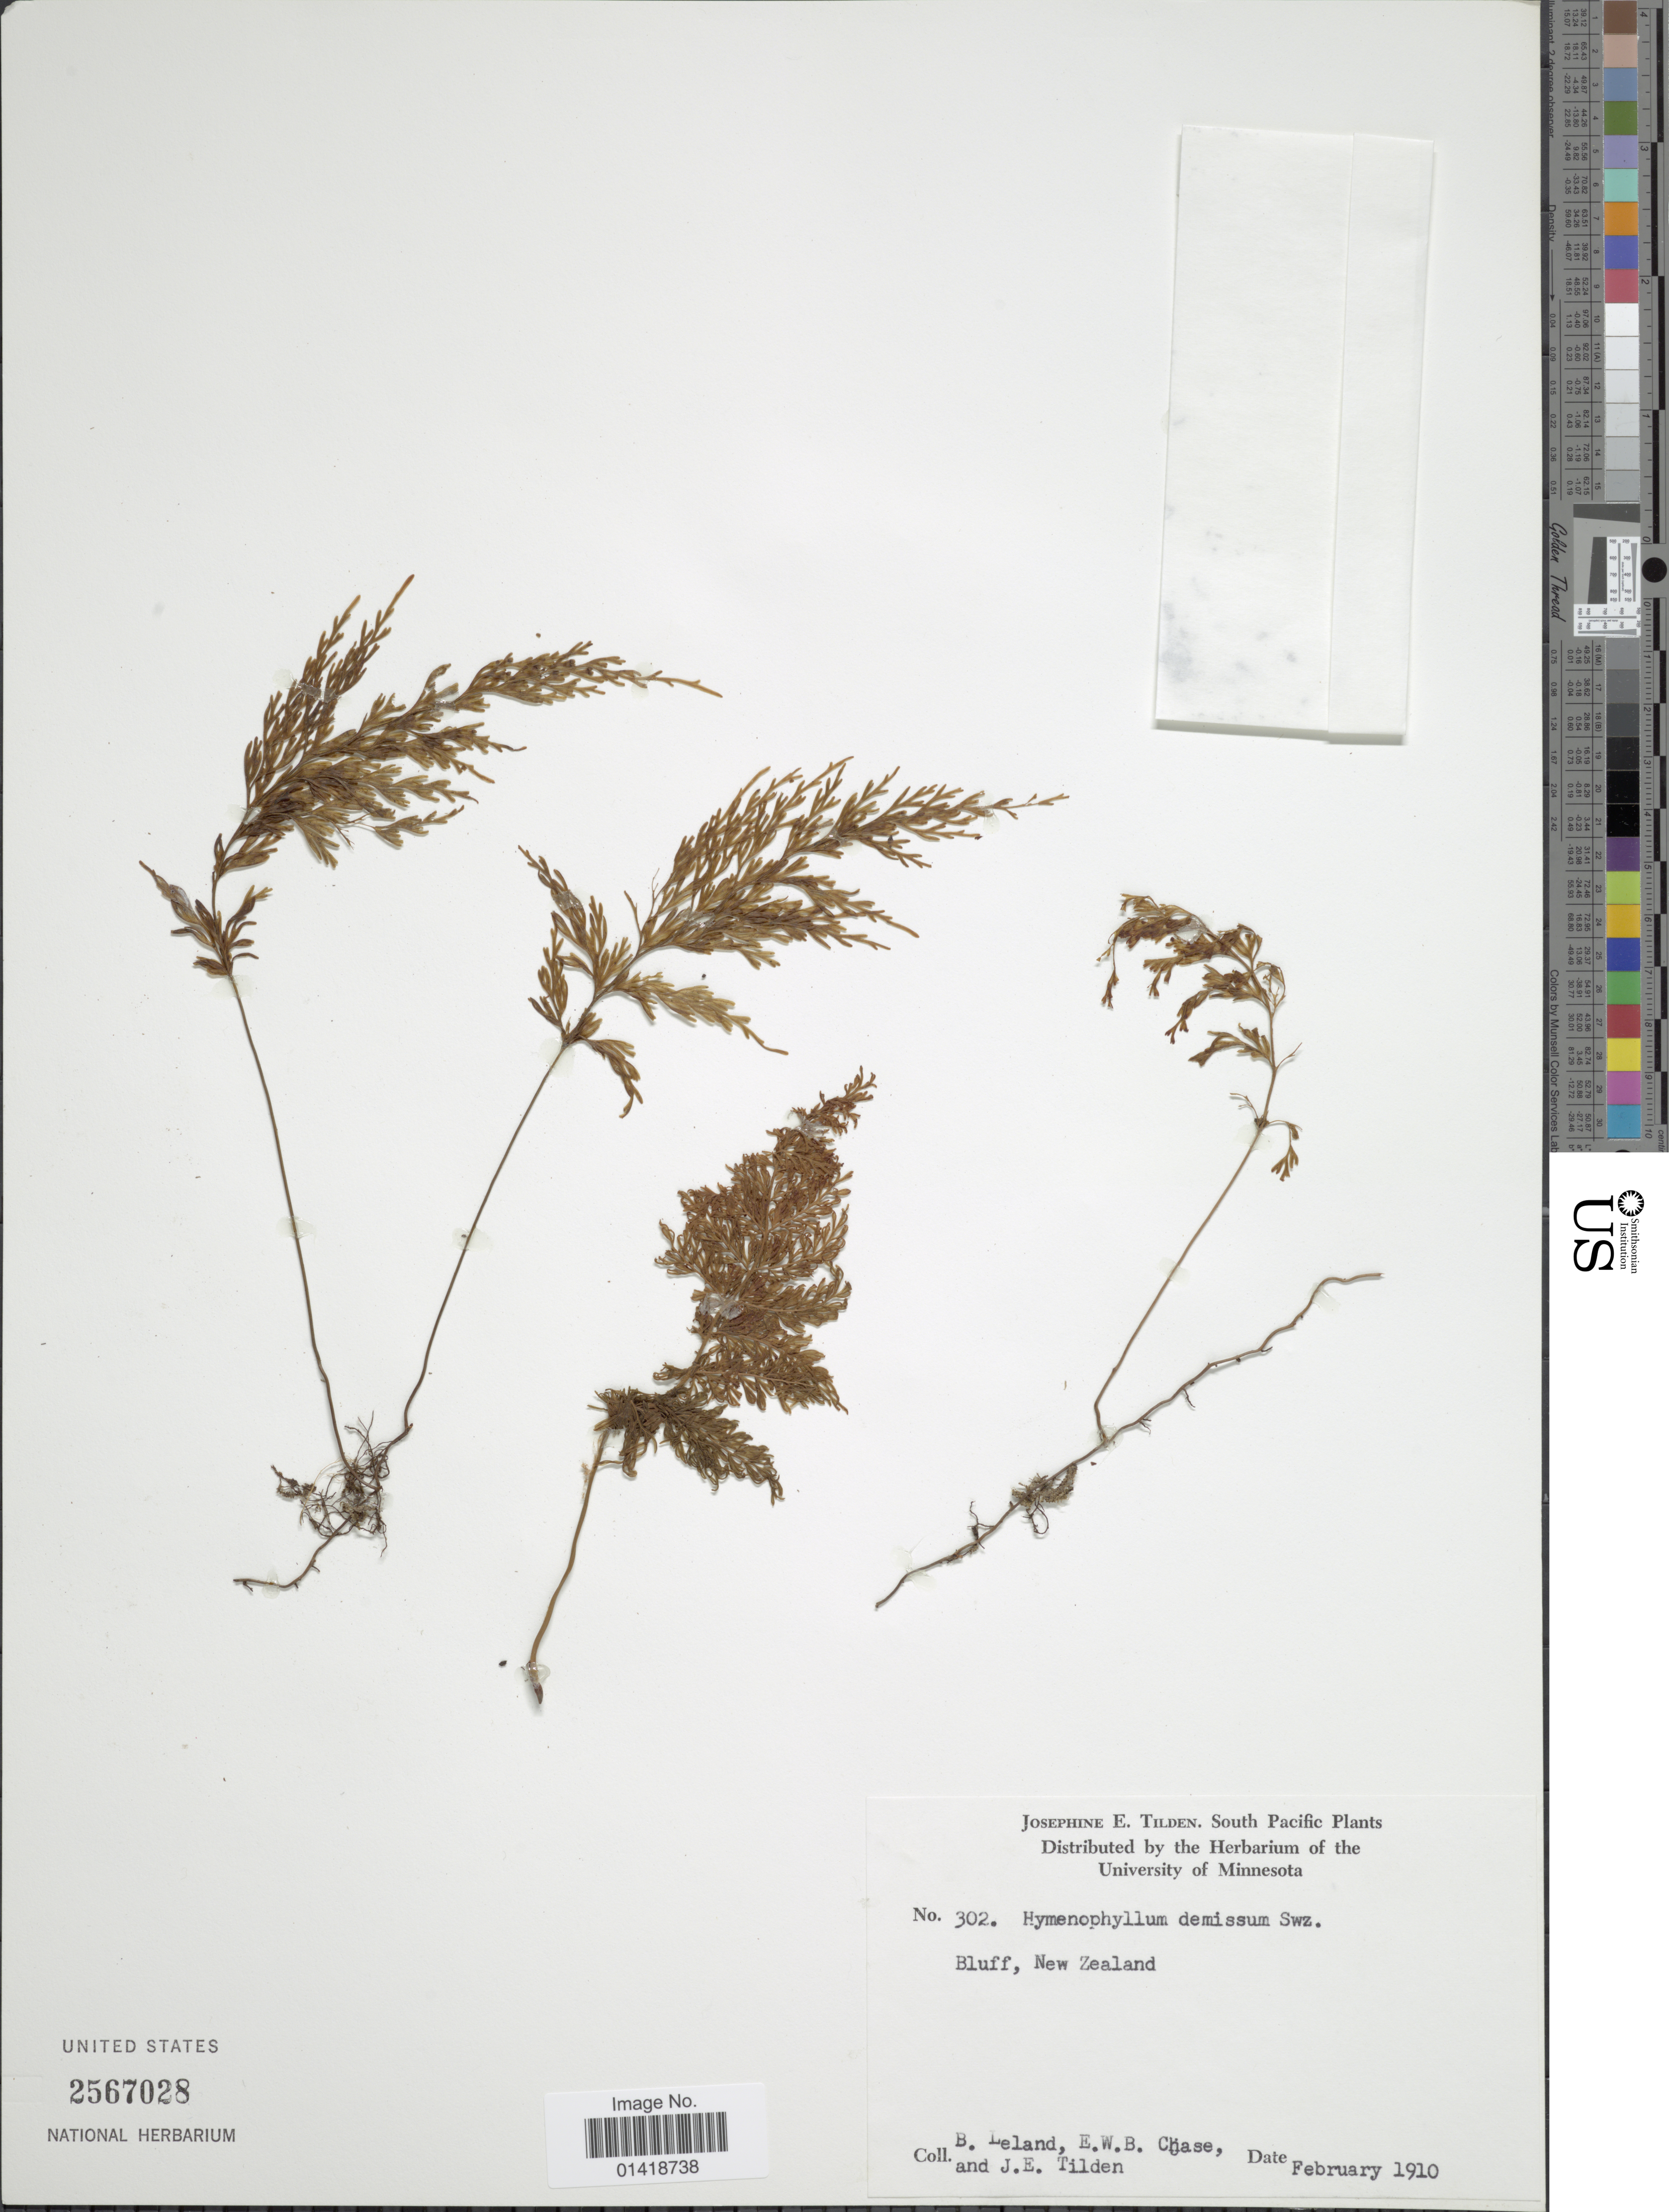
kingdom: Plantae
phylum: Tracheophyta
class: Polypodiopsida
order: Hymenophyllales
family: Hymenophyllaceae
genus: Hymenophyllum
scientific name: Hymenophyllum demissum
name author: Sw.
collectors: B. Leland, E. W. Chase & J. E. Tilden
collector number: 302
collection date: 1910-02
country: New Zealand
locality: South Pacific. Bluff, New Zealand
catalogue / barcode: US 2567028